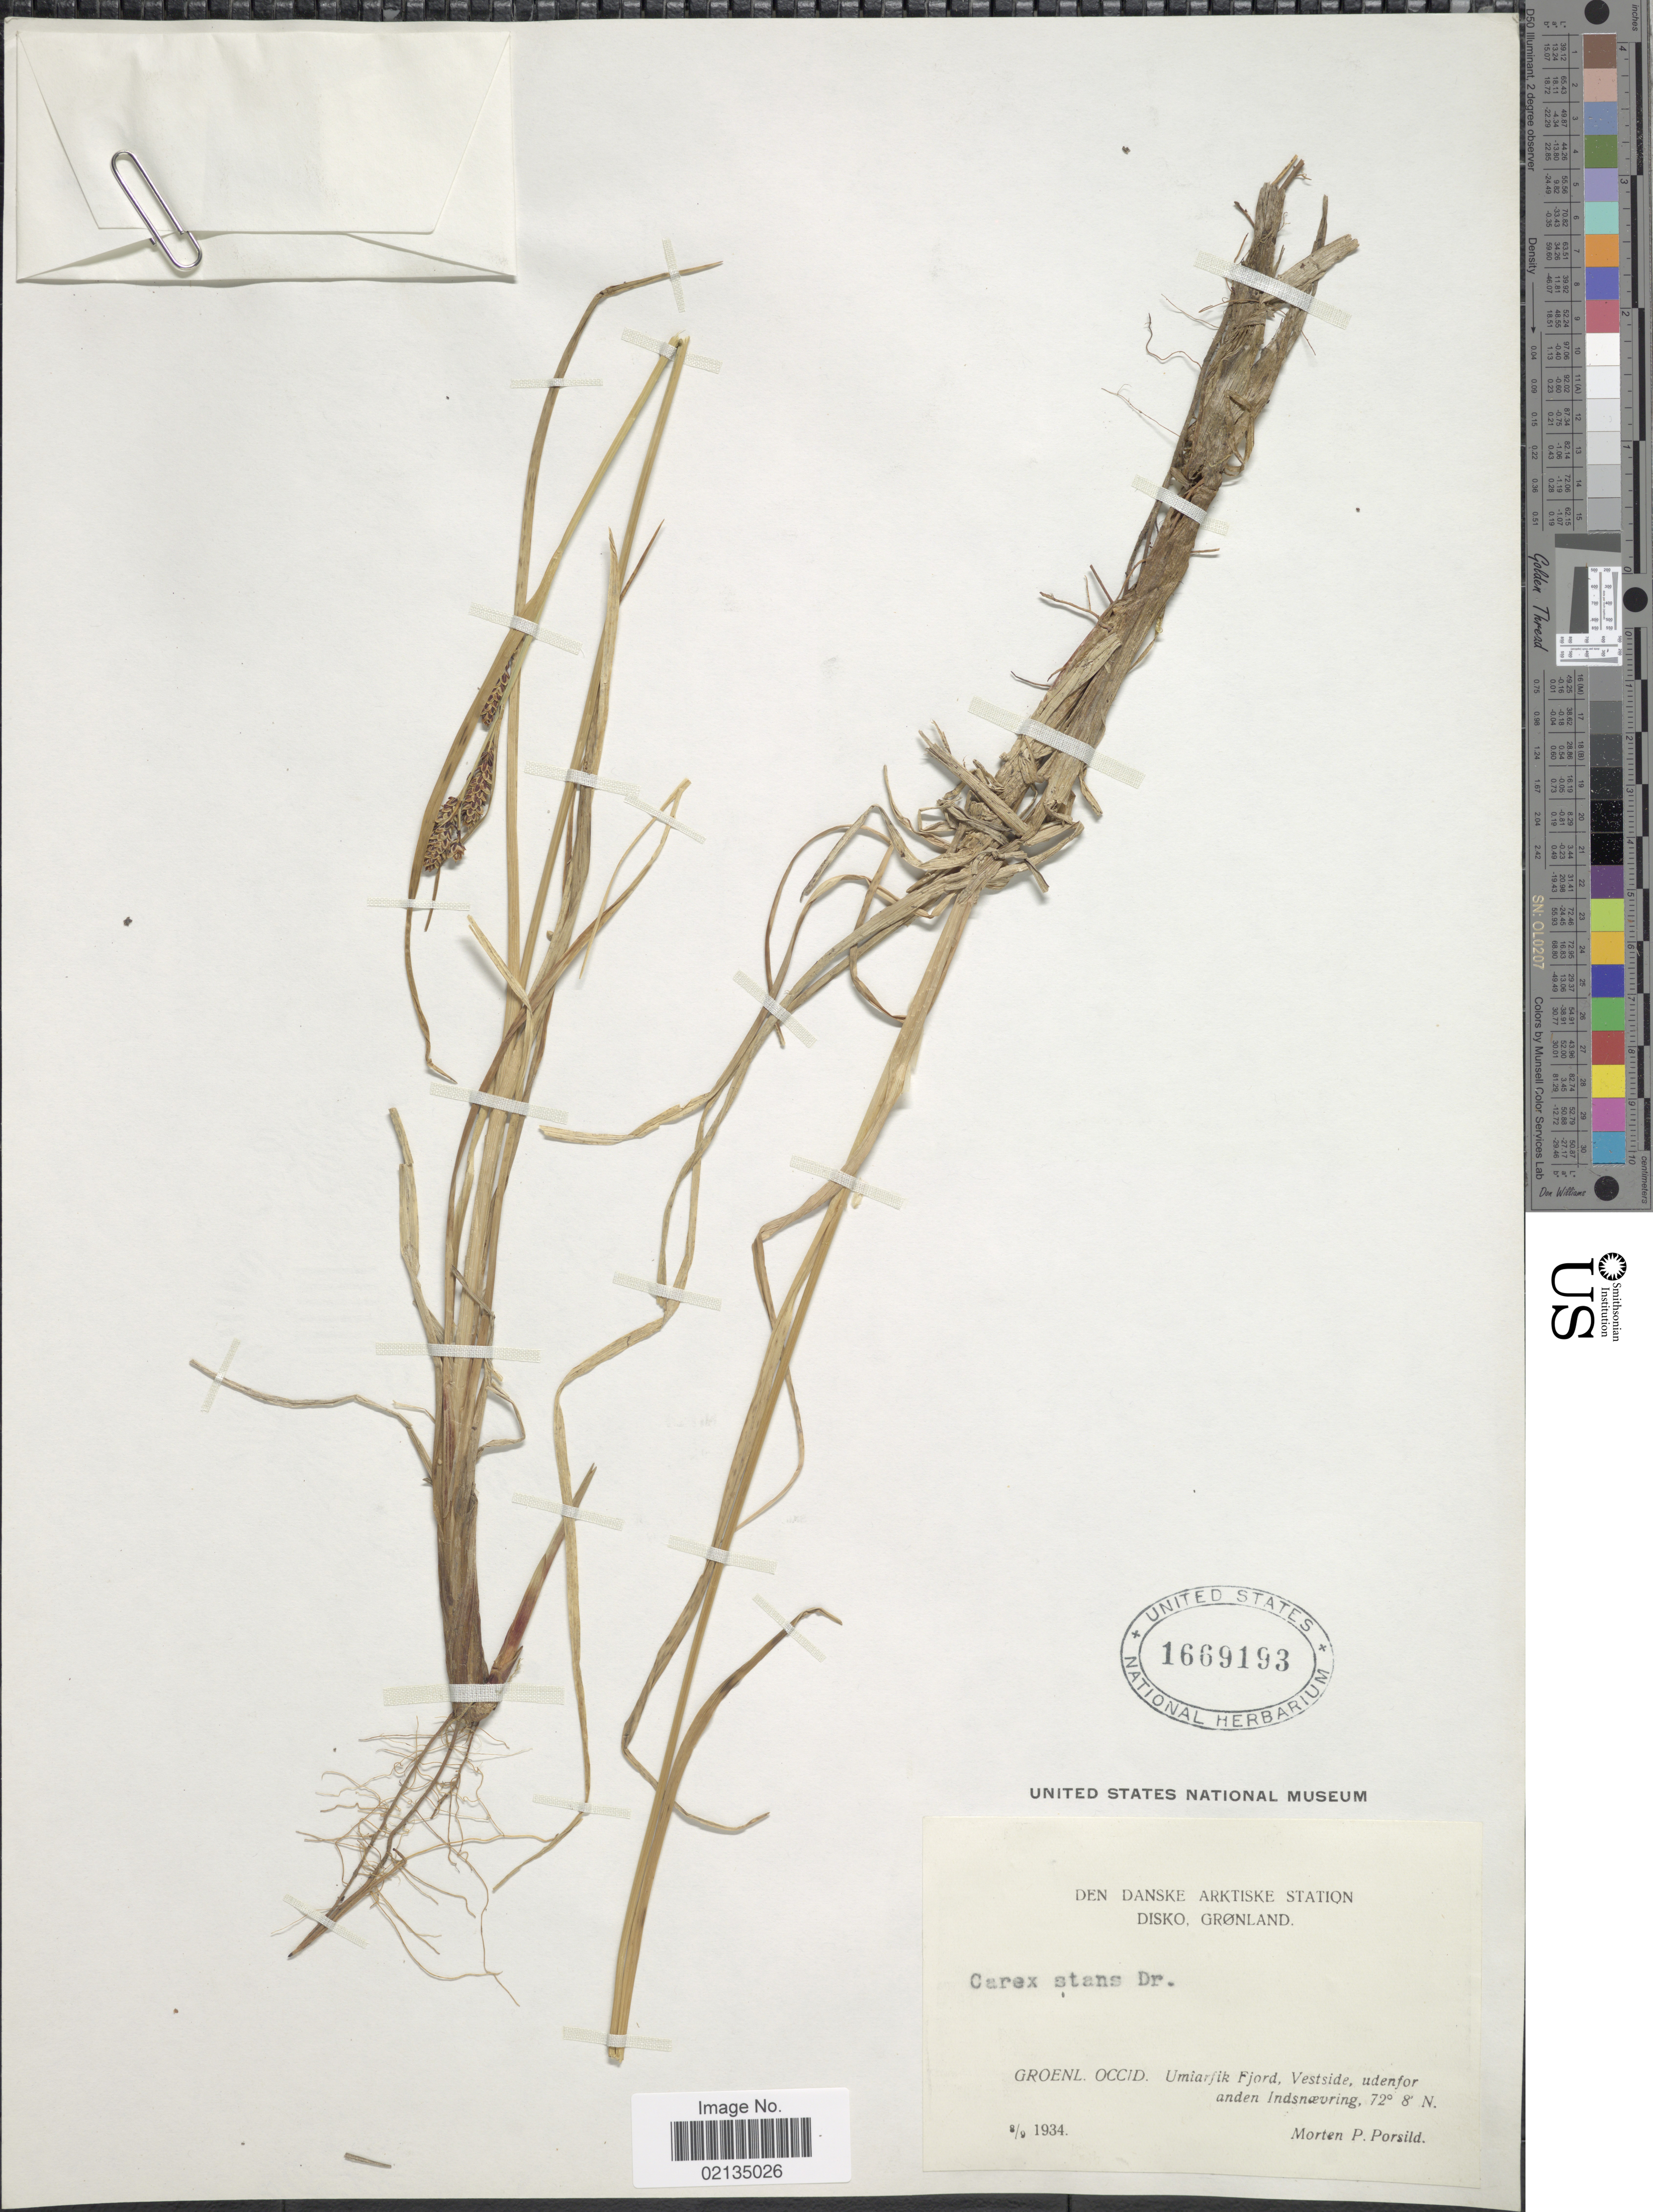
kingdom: Plantae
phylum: Tracheophyta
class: Liliopsida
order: Poales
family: Cyperaceae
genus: Carex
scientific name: Carex aquatilis var. minor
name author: Boott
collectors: M. P. Porsild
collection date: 1934-09-08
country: Greenland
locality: Groenl. Occid. Umiarfik, Fjord, Vestside, udenfor anden Indsnævring.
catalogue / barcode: US 1669193